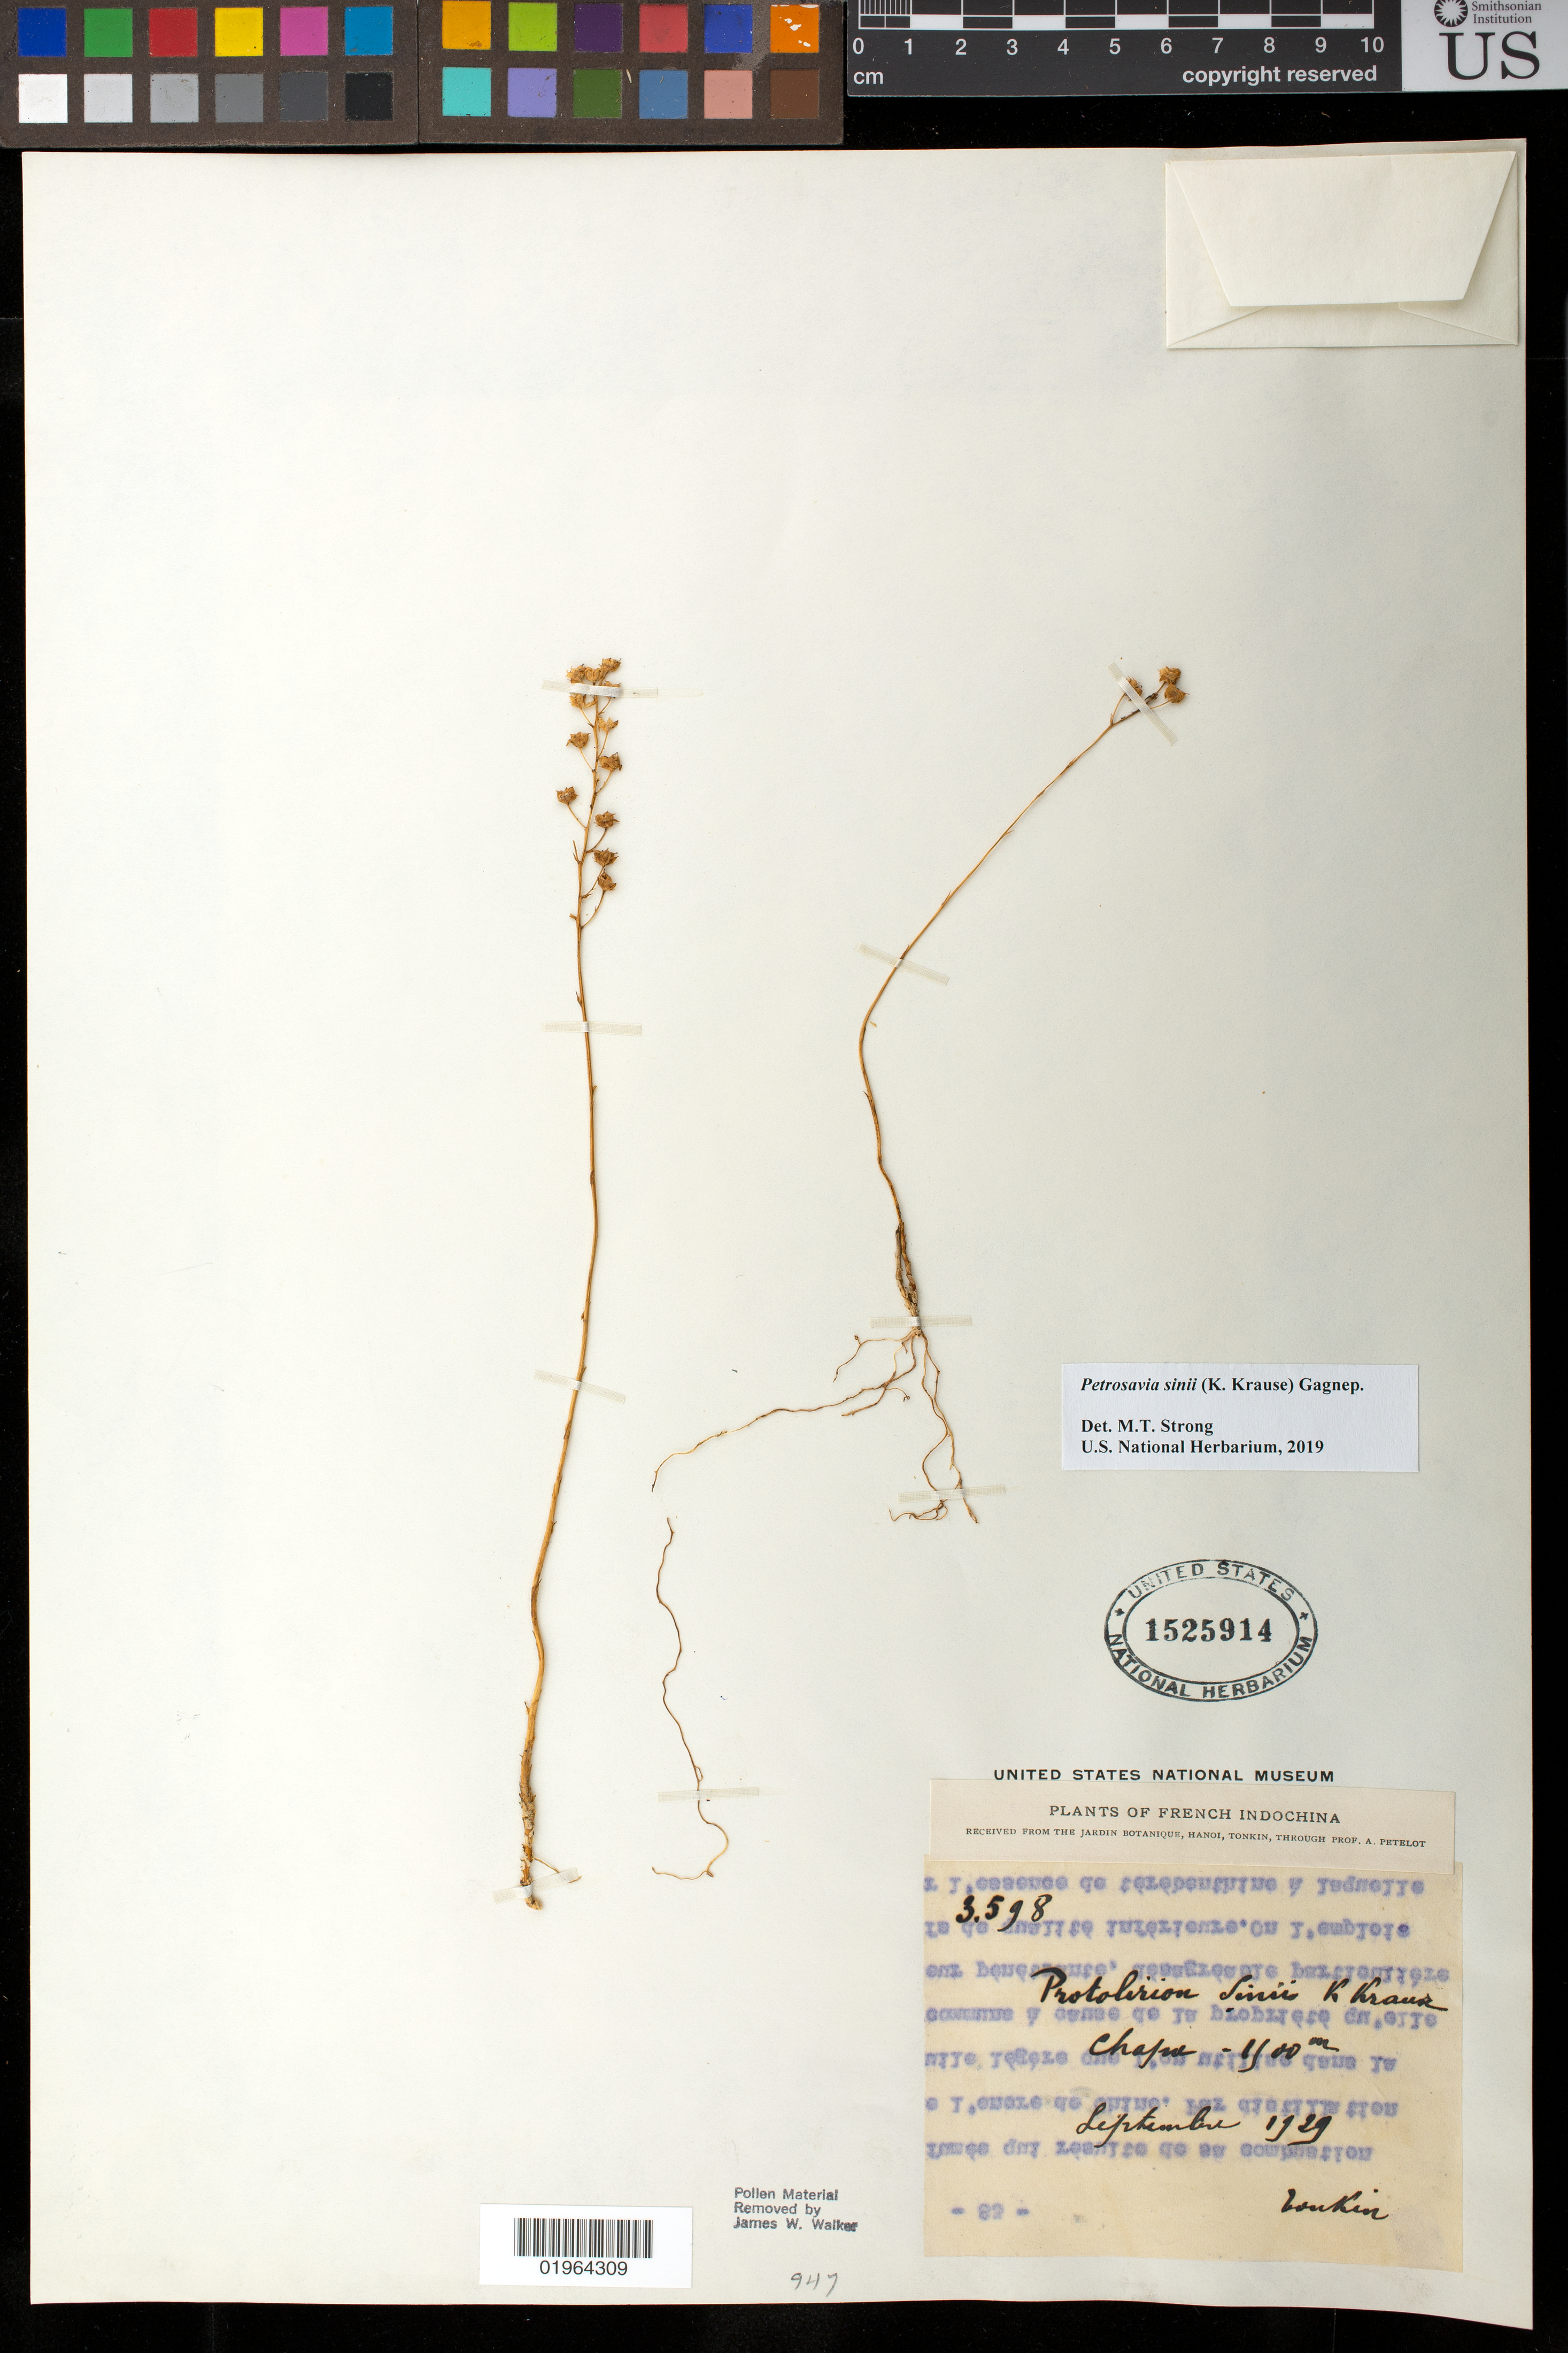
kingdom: Plantae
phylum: Tracheophyta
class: Liliopsida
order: Petrosaviales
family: Petrosaviaceae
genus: Petrosavia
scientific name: Petrosavia sinii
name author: Gagnep. & K. Krause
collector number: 3598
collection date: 1929-09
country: Vietnam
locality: Tonkin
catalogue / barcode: US 1525914